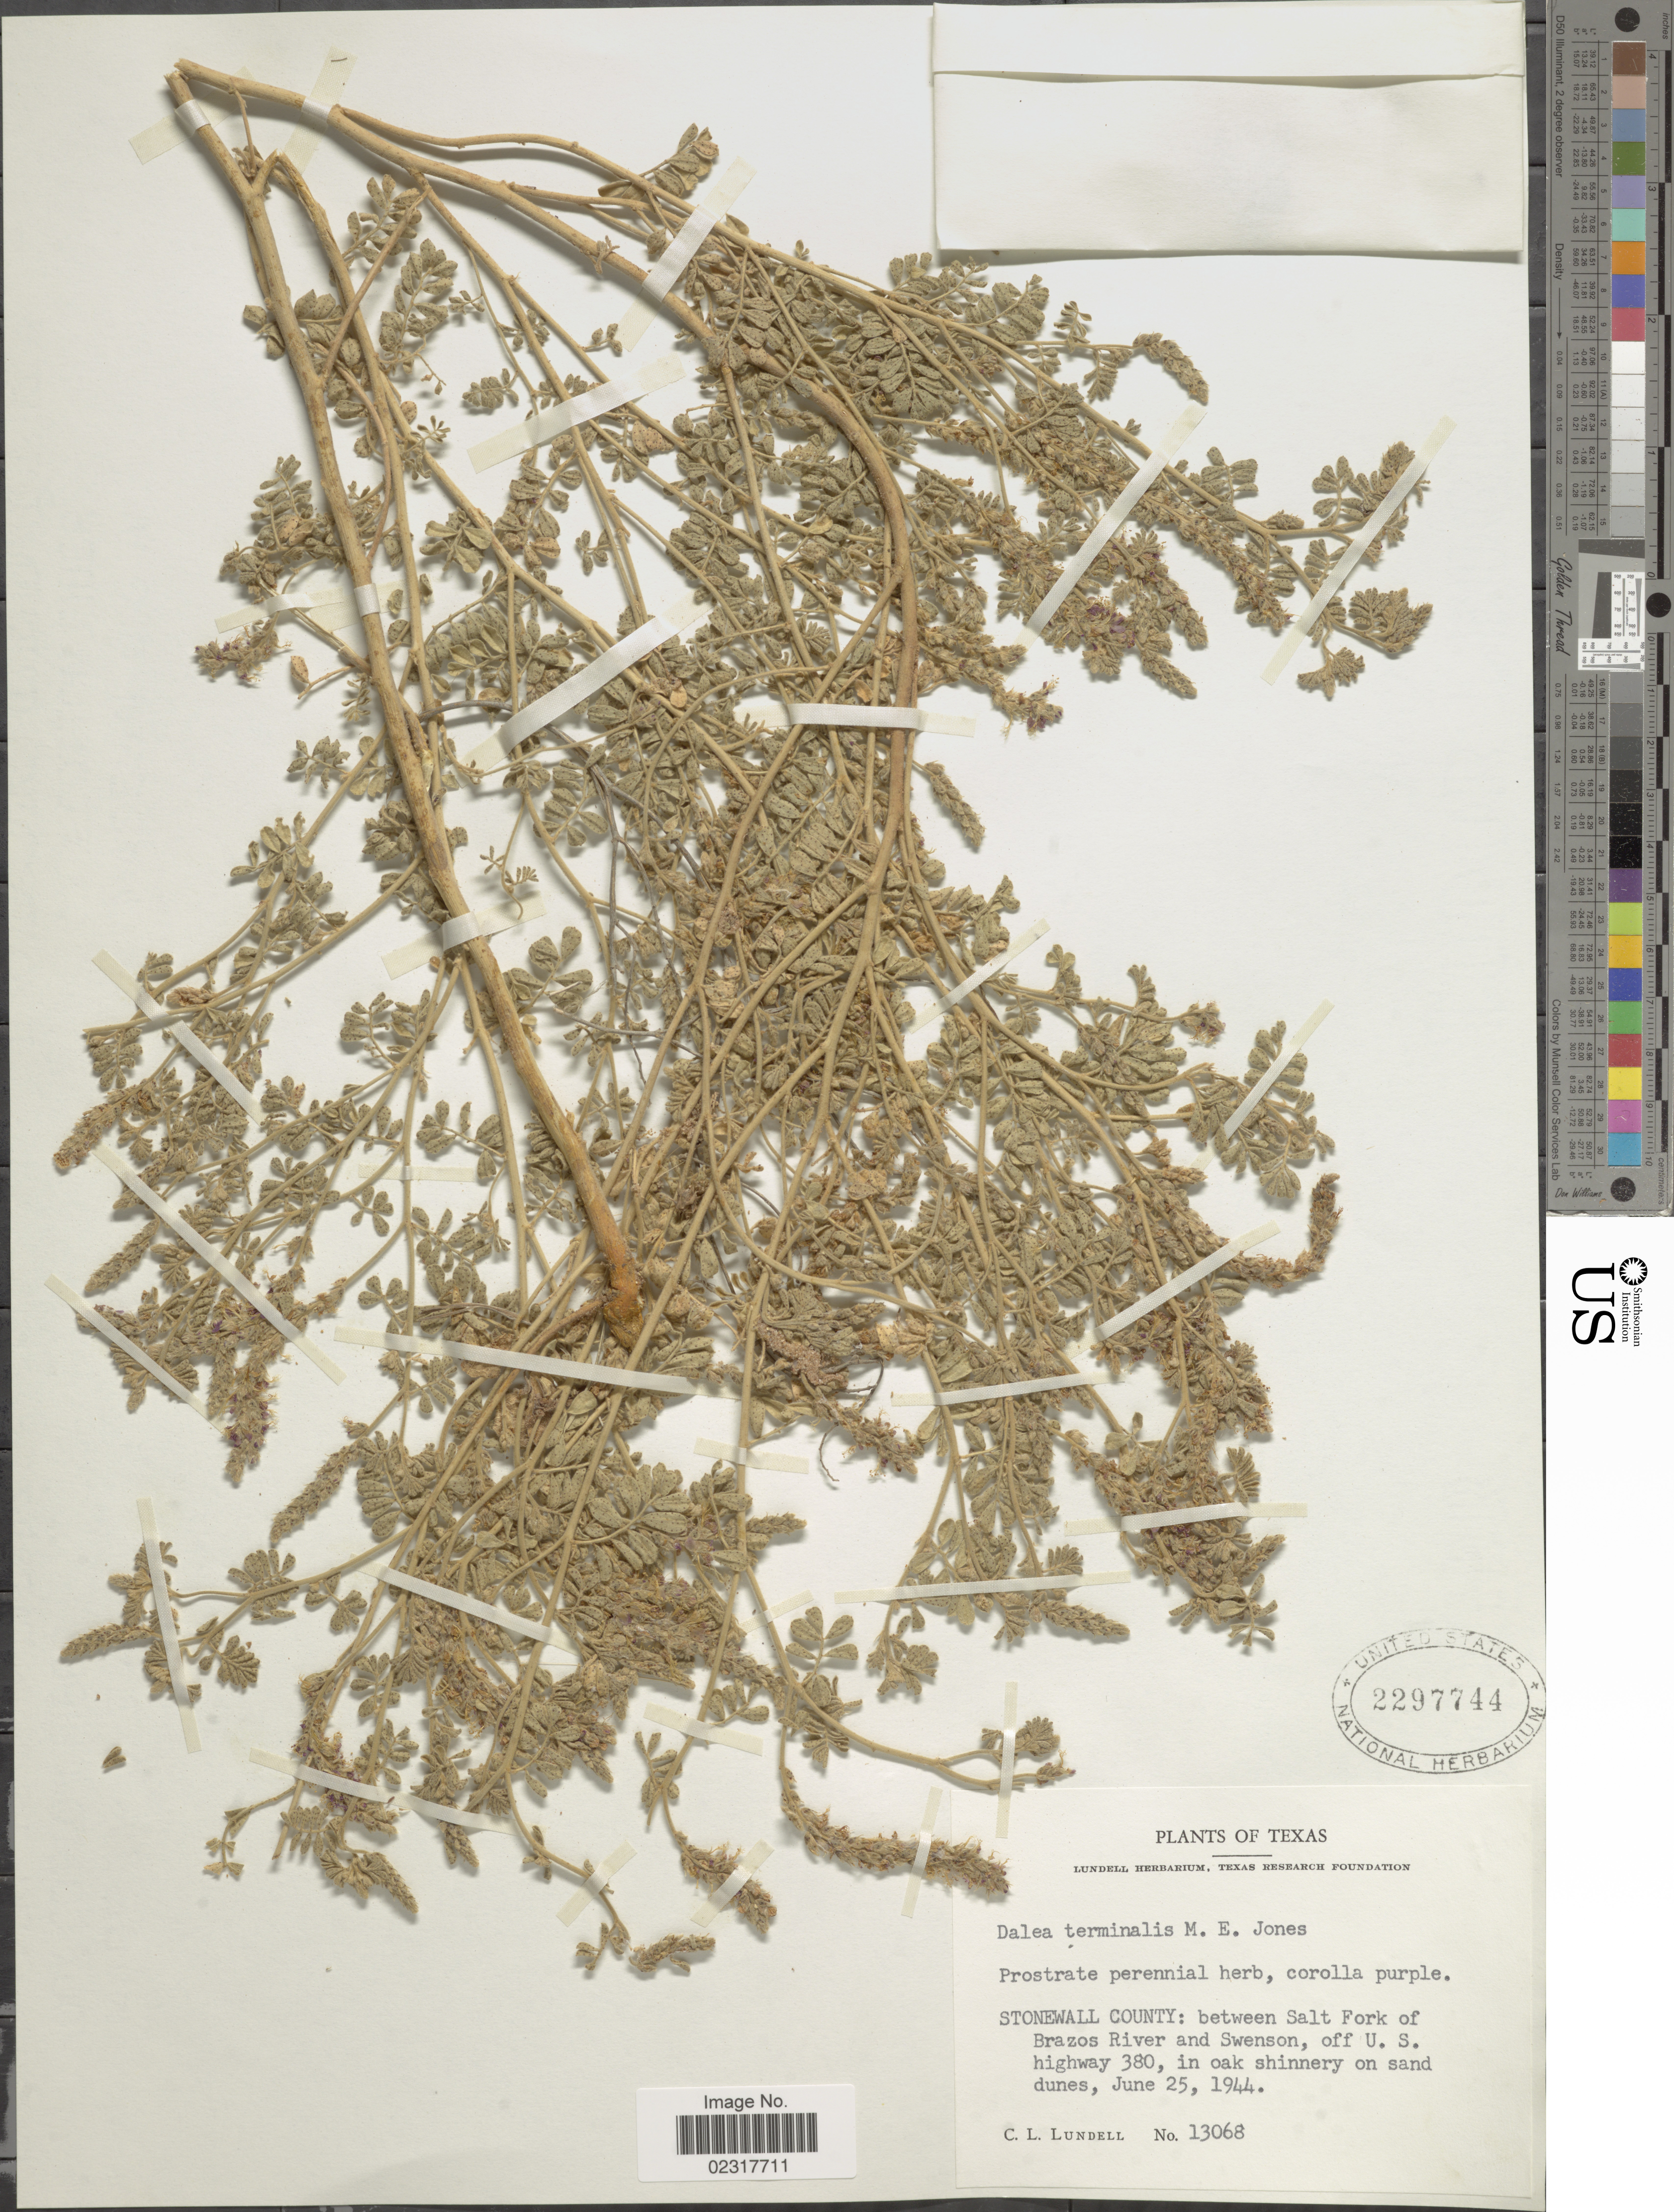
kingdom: Plantae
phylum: Tracheophyta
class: Magnoliopsida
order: Fabales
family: Fabaceae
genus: Dalea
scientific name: Dalea lanata var. terminalis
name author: (M.E. Jones) Barneby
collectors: C. L. Lundell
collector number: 13068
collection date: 1944-06-25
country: United States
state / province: Texas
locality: Stonewall County, between Salt Fork of Brazos River and Swenson, off U.S. highway 380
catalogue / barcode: US 2297744